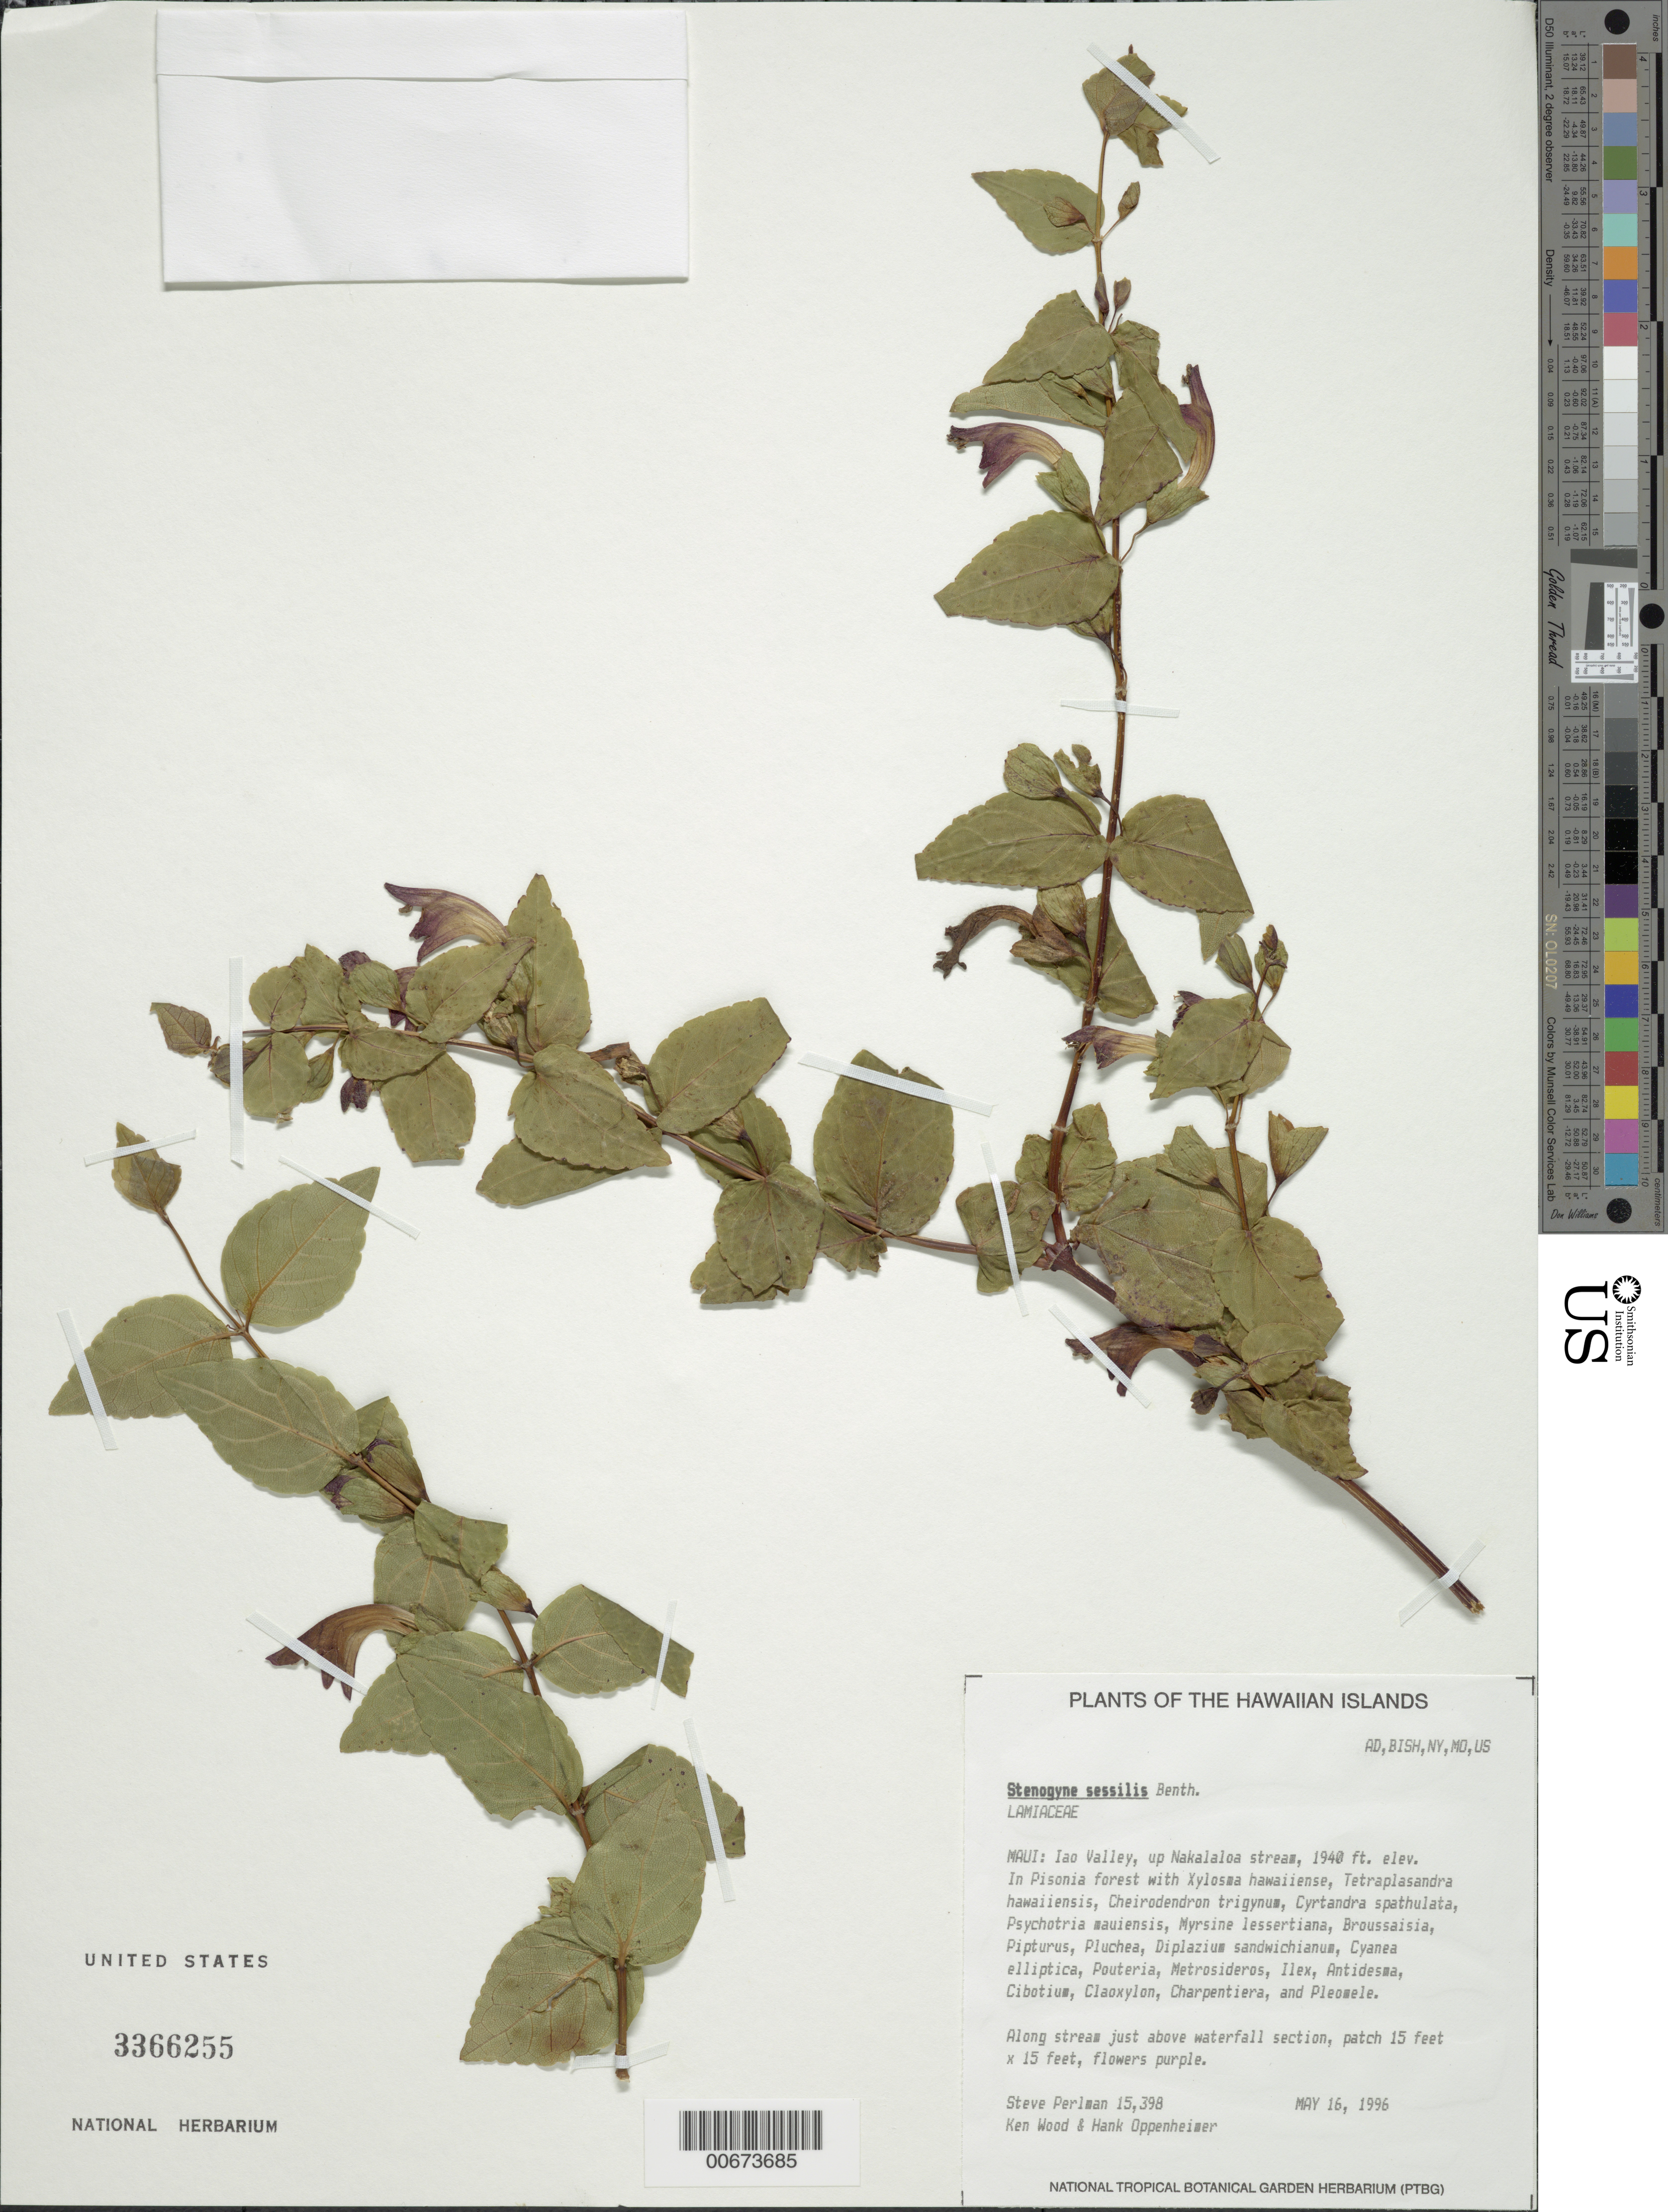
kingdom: Plantae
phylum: Tracheophyta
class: Magnoliopsida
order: Lamiales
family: Lamiaceae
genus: Stenogyne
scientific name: Stenogyne sessilis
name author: Benth.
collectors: S. P. Perlman, K. Wood & H. Oppenheimer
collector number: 15398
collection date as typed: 16 May 1996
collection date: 1996-05-16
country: United States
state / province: Hawaii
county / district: Maui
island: Maui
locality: Iao valley, up Nakalaloa stream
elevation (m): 591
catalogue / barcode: US 3366255